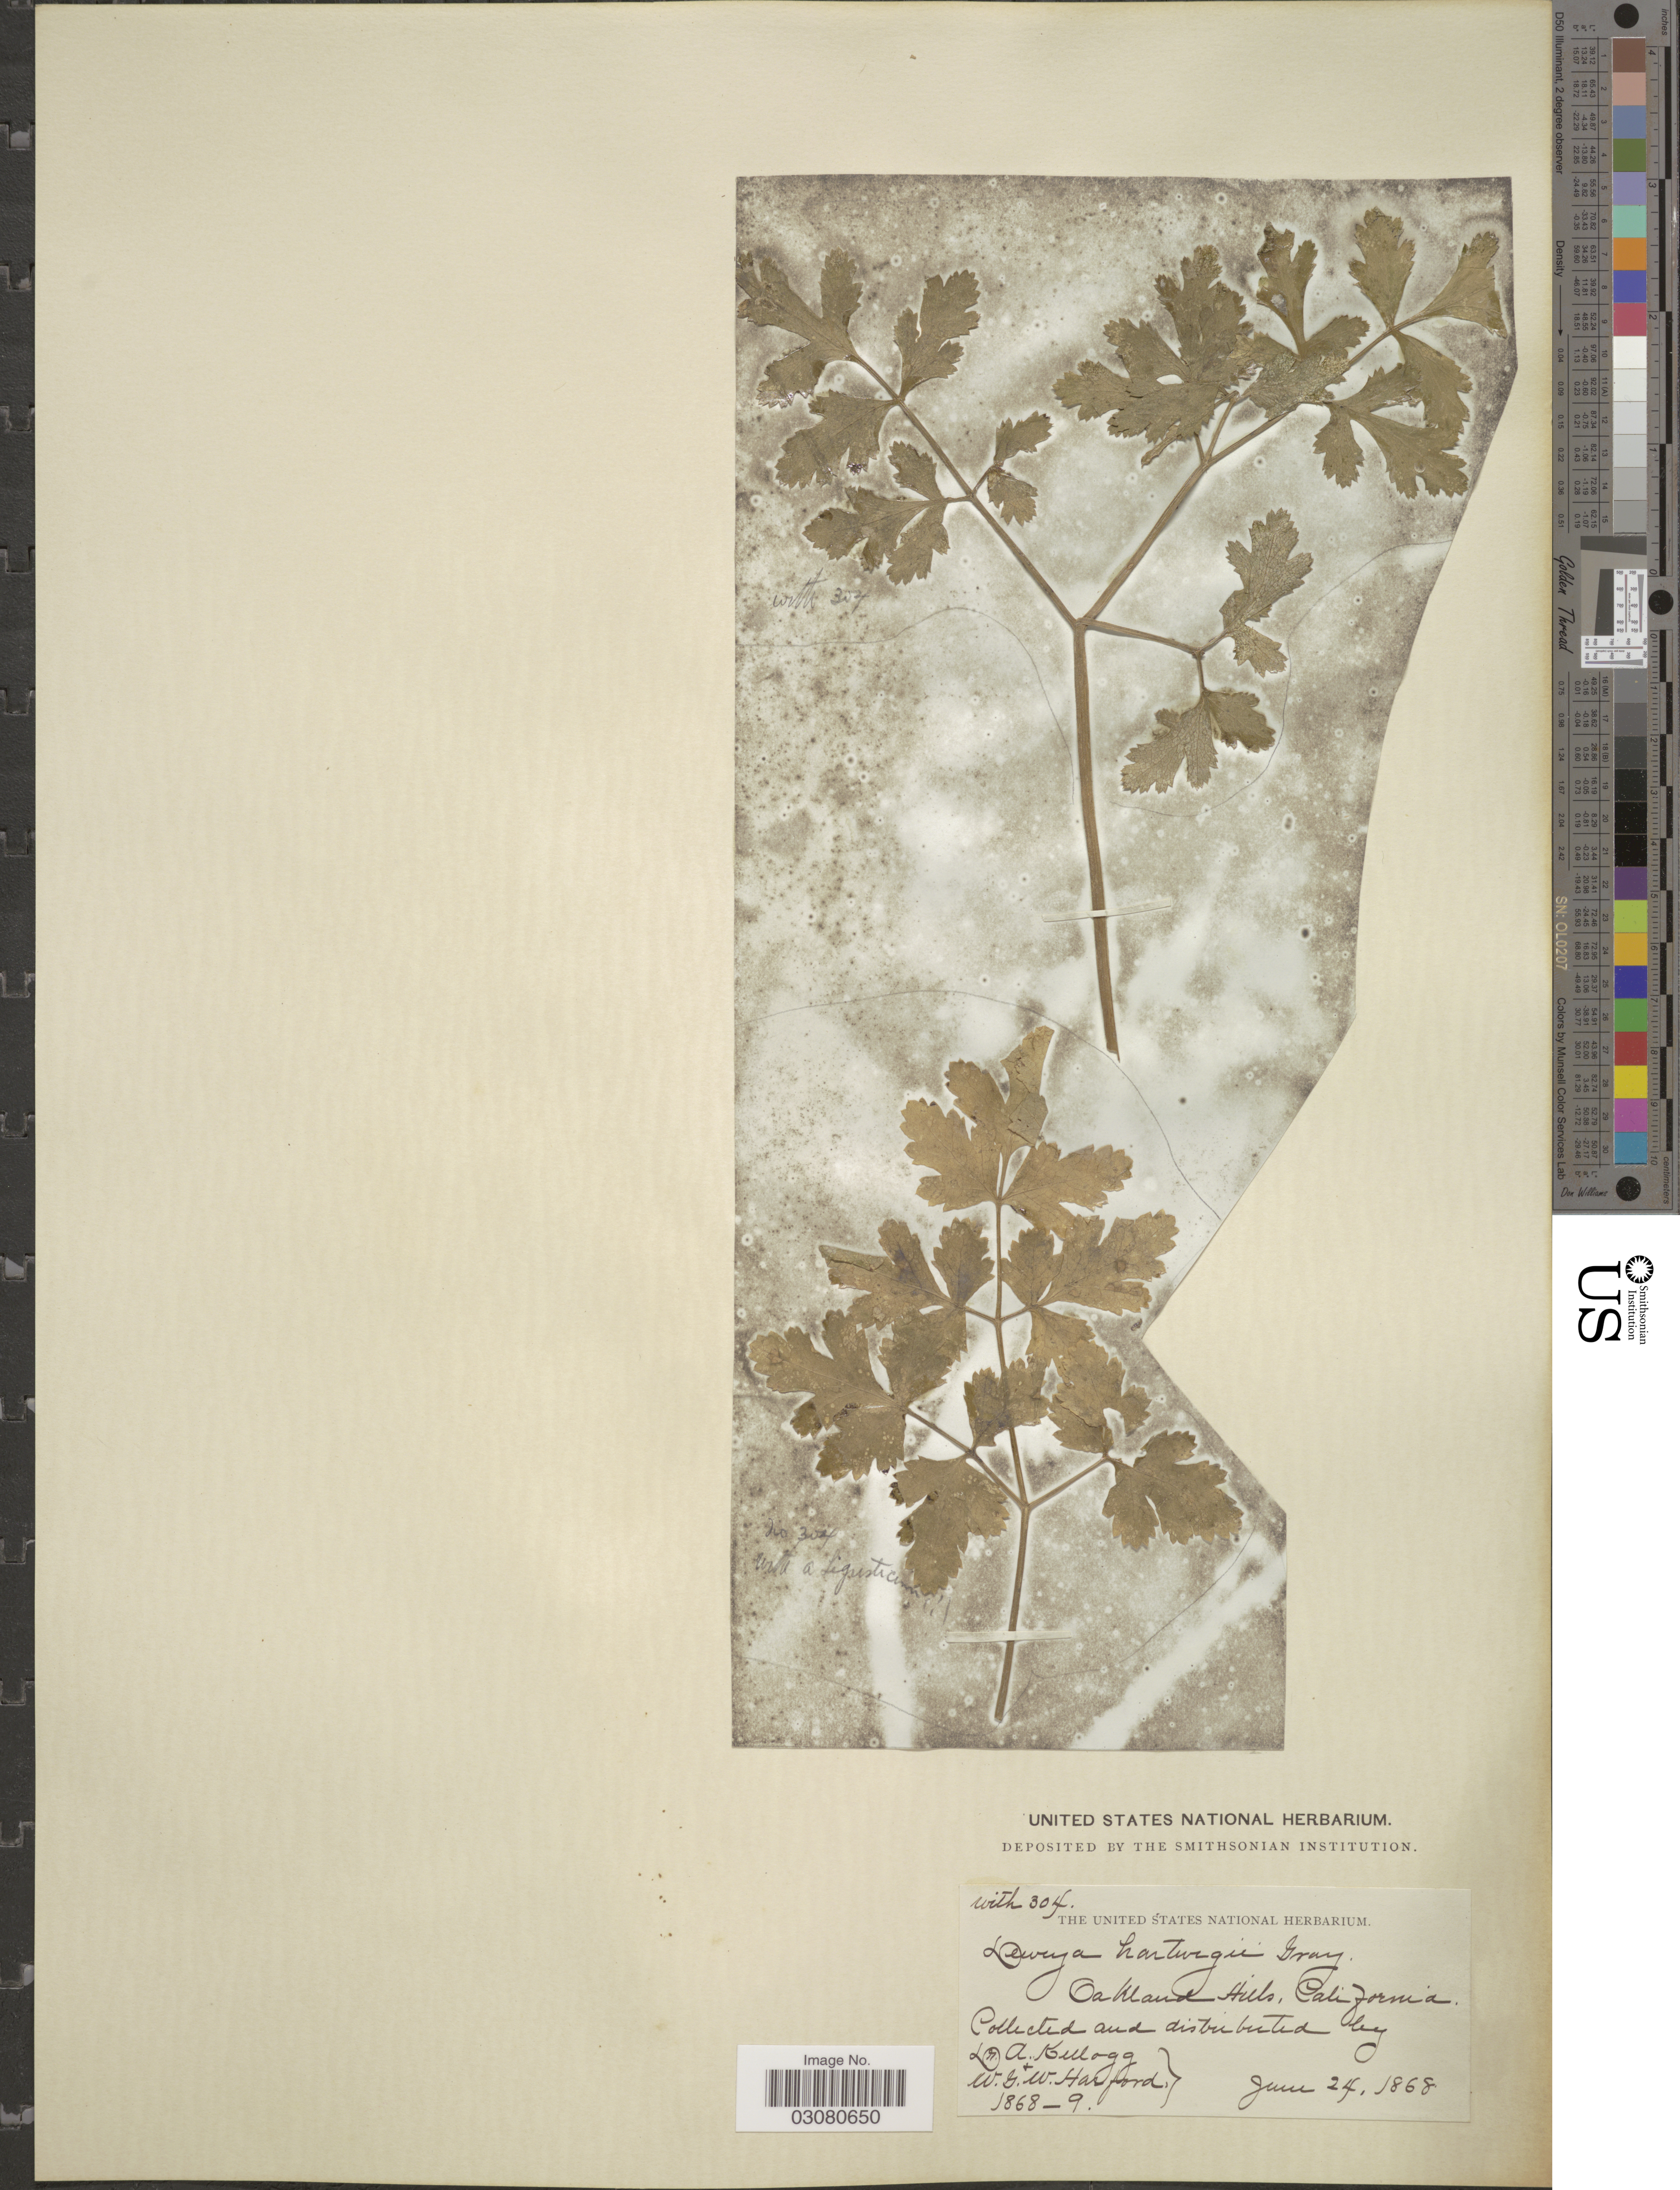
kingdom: Plantae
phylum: Tracheophyta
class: Magnoliopsida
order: Apiales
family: Apiaceae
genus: Drudeophytum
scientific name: Drudeophytum hartwegii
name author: (A. Gray) J.M. Coult. & Rose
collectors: A. Kellogg & W. G. W. Harford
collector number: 304?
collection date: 1868-06-24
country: United States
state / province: California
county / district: Alameda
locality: Oakland Hills.